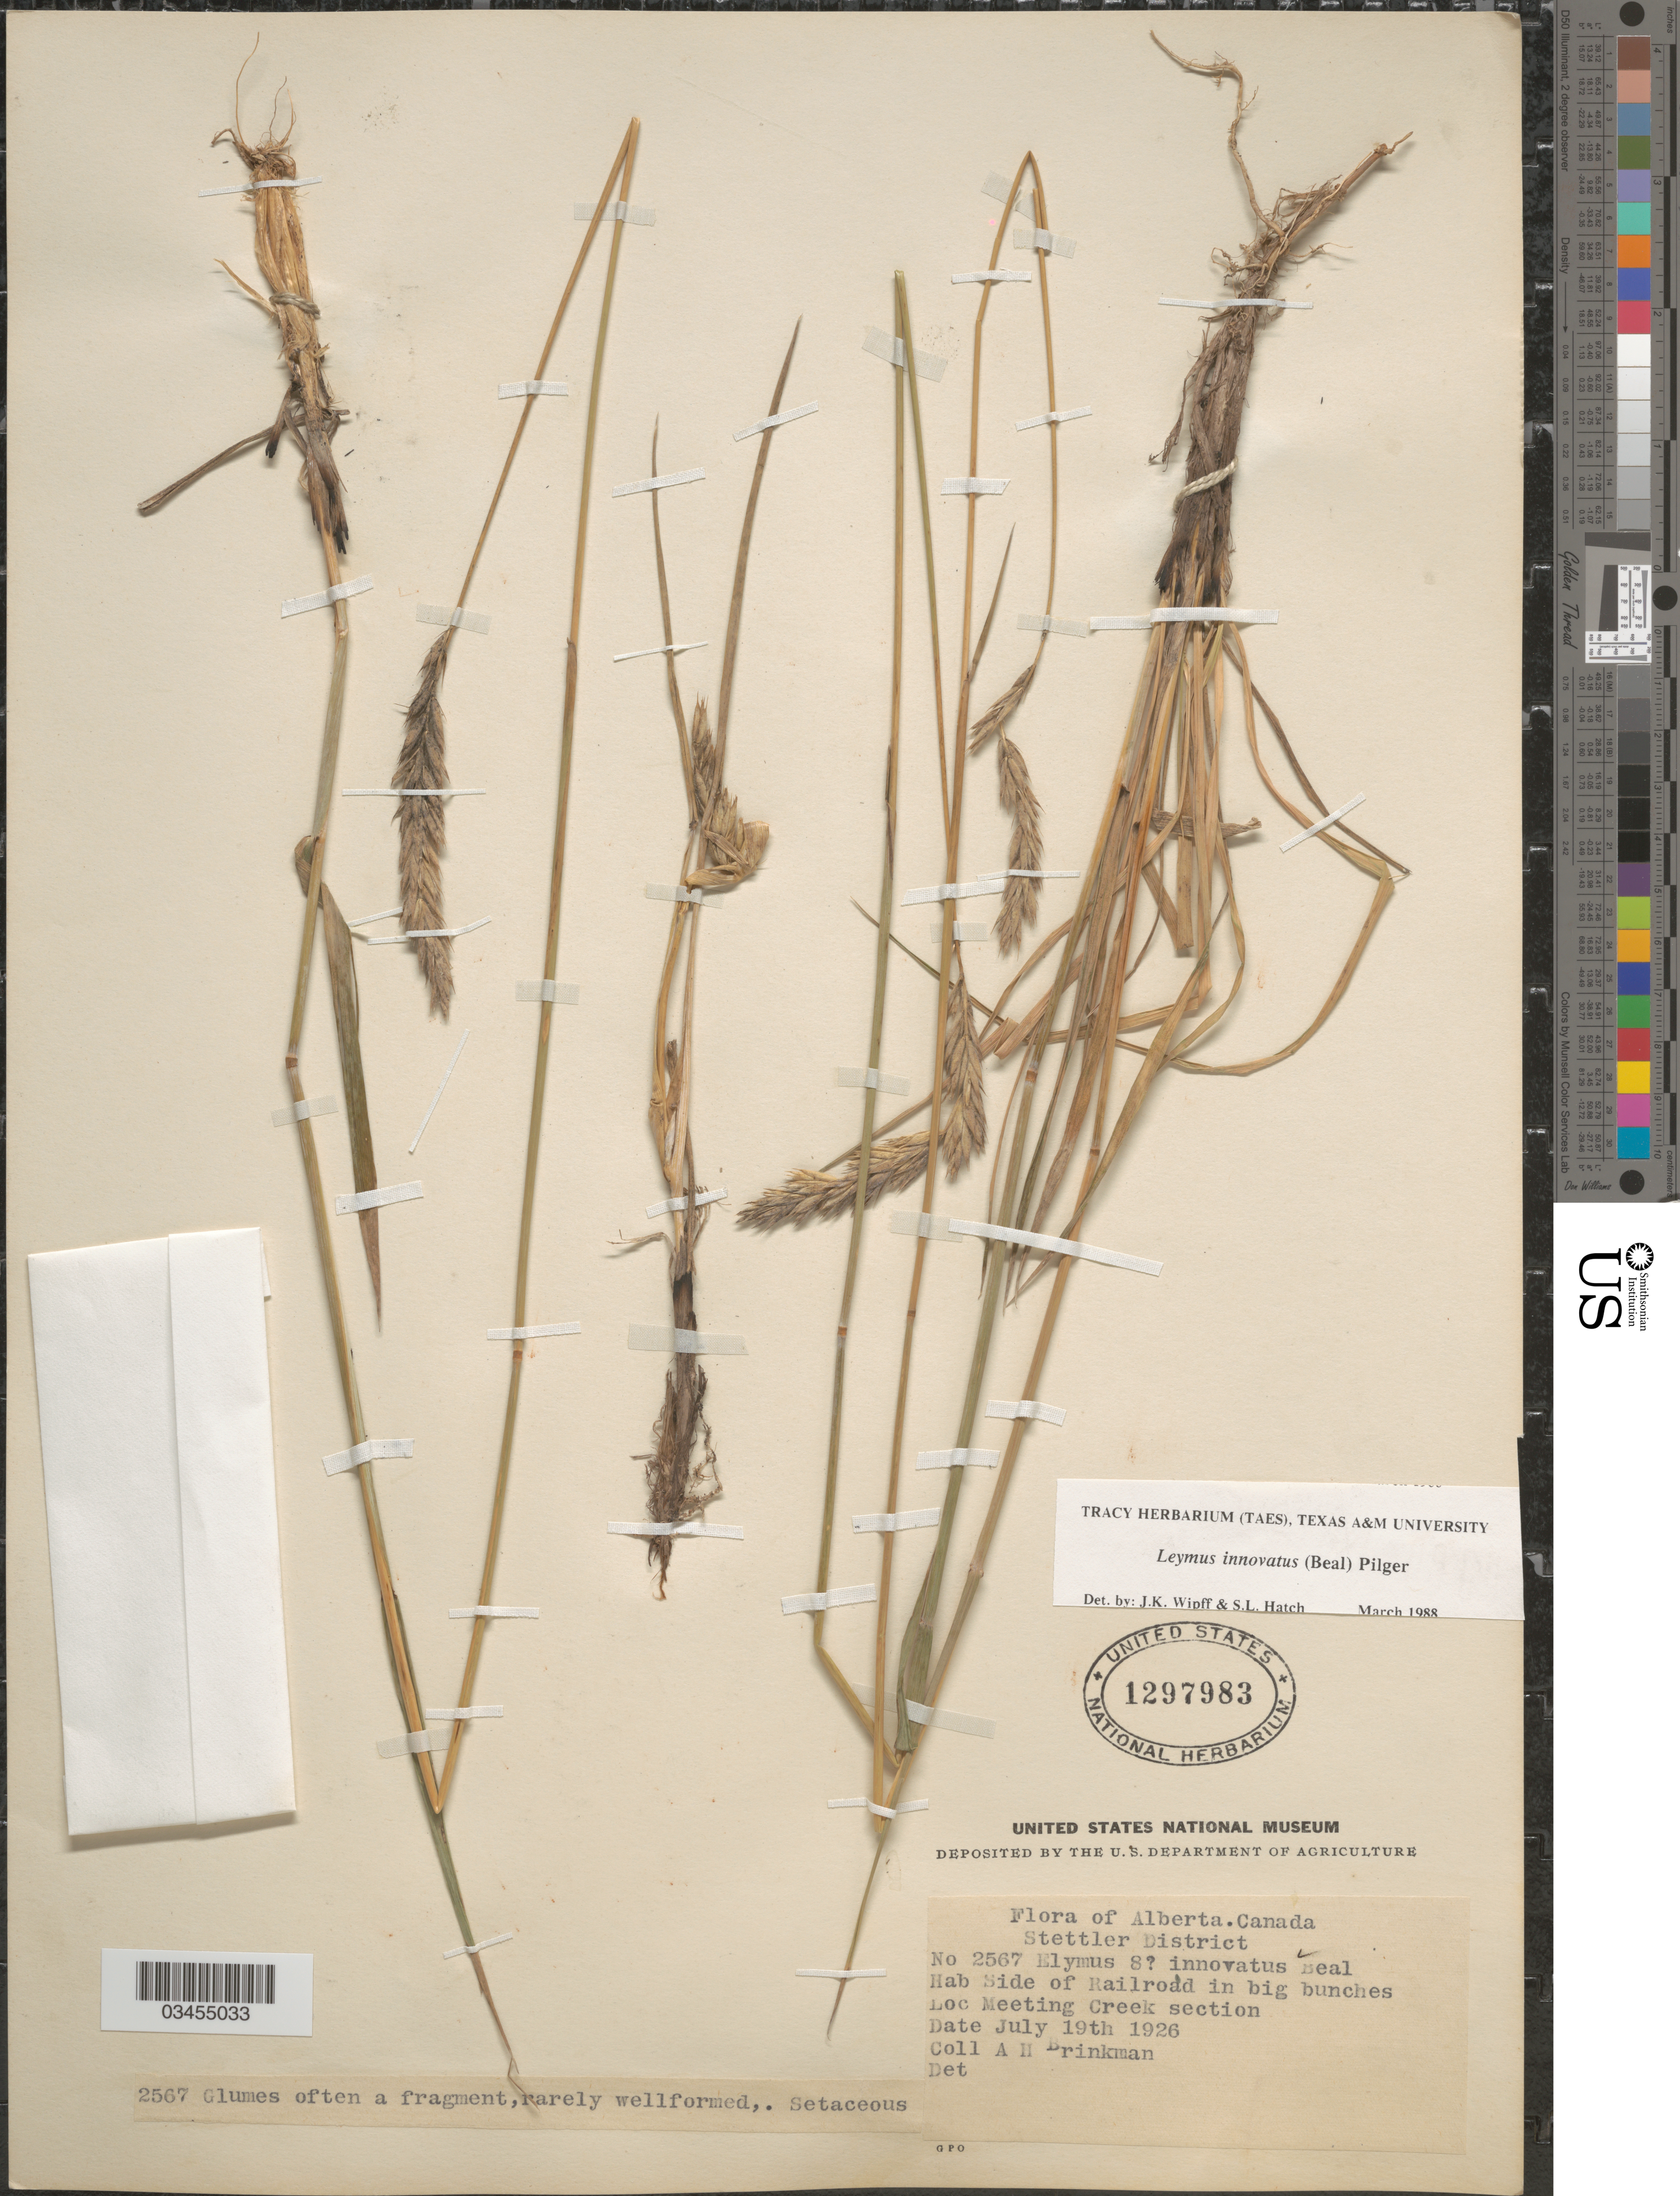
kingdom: Plantae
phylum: Tracheophyta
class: Liliopsida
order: Poales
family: Poaceae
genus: Leymus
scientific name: Leymus innovatus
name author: (W.J. Beal) Pilg.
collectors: A. Brinkman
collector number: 2567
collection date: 1926-07-19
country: Canada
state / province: Alberta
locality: Stettler District. Side of Railroad in big bunches. Meeting Creek section.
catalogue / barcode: US 1297983